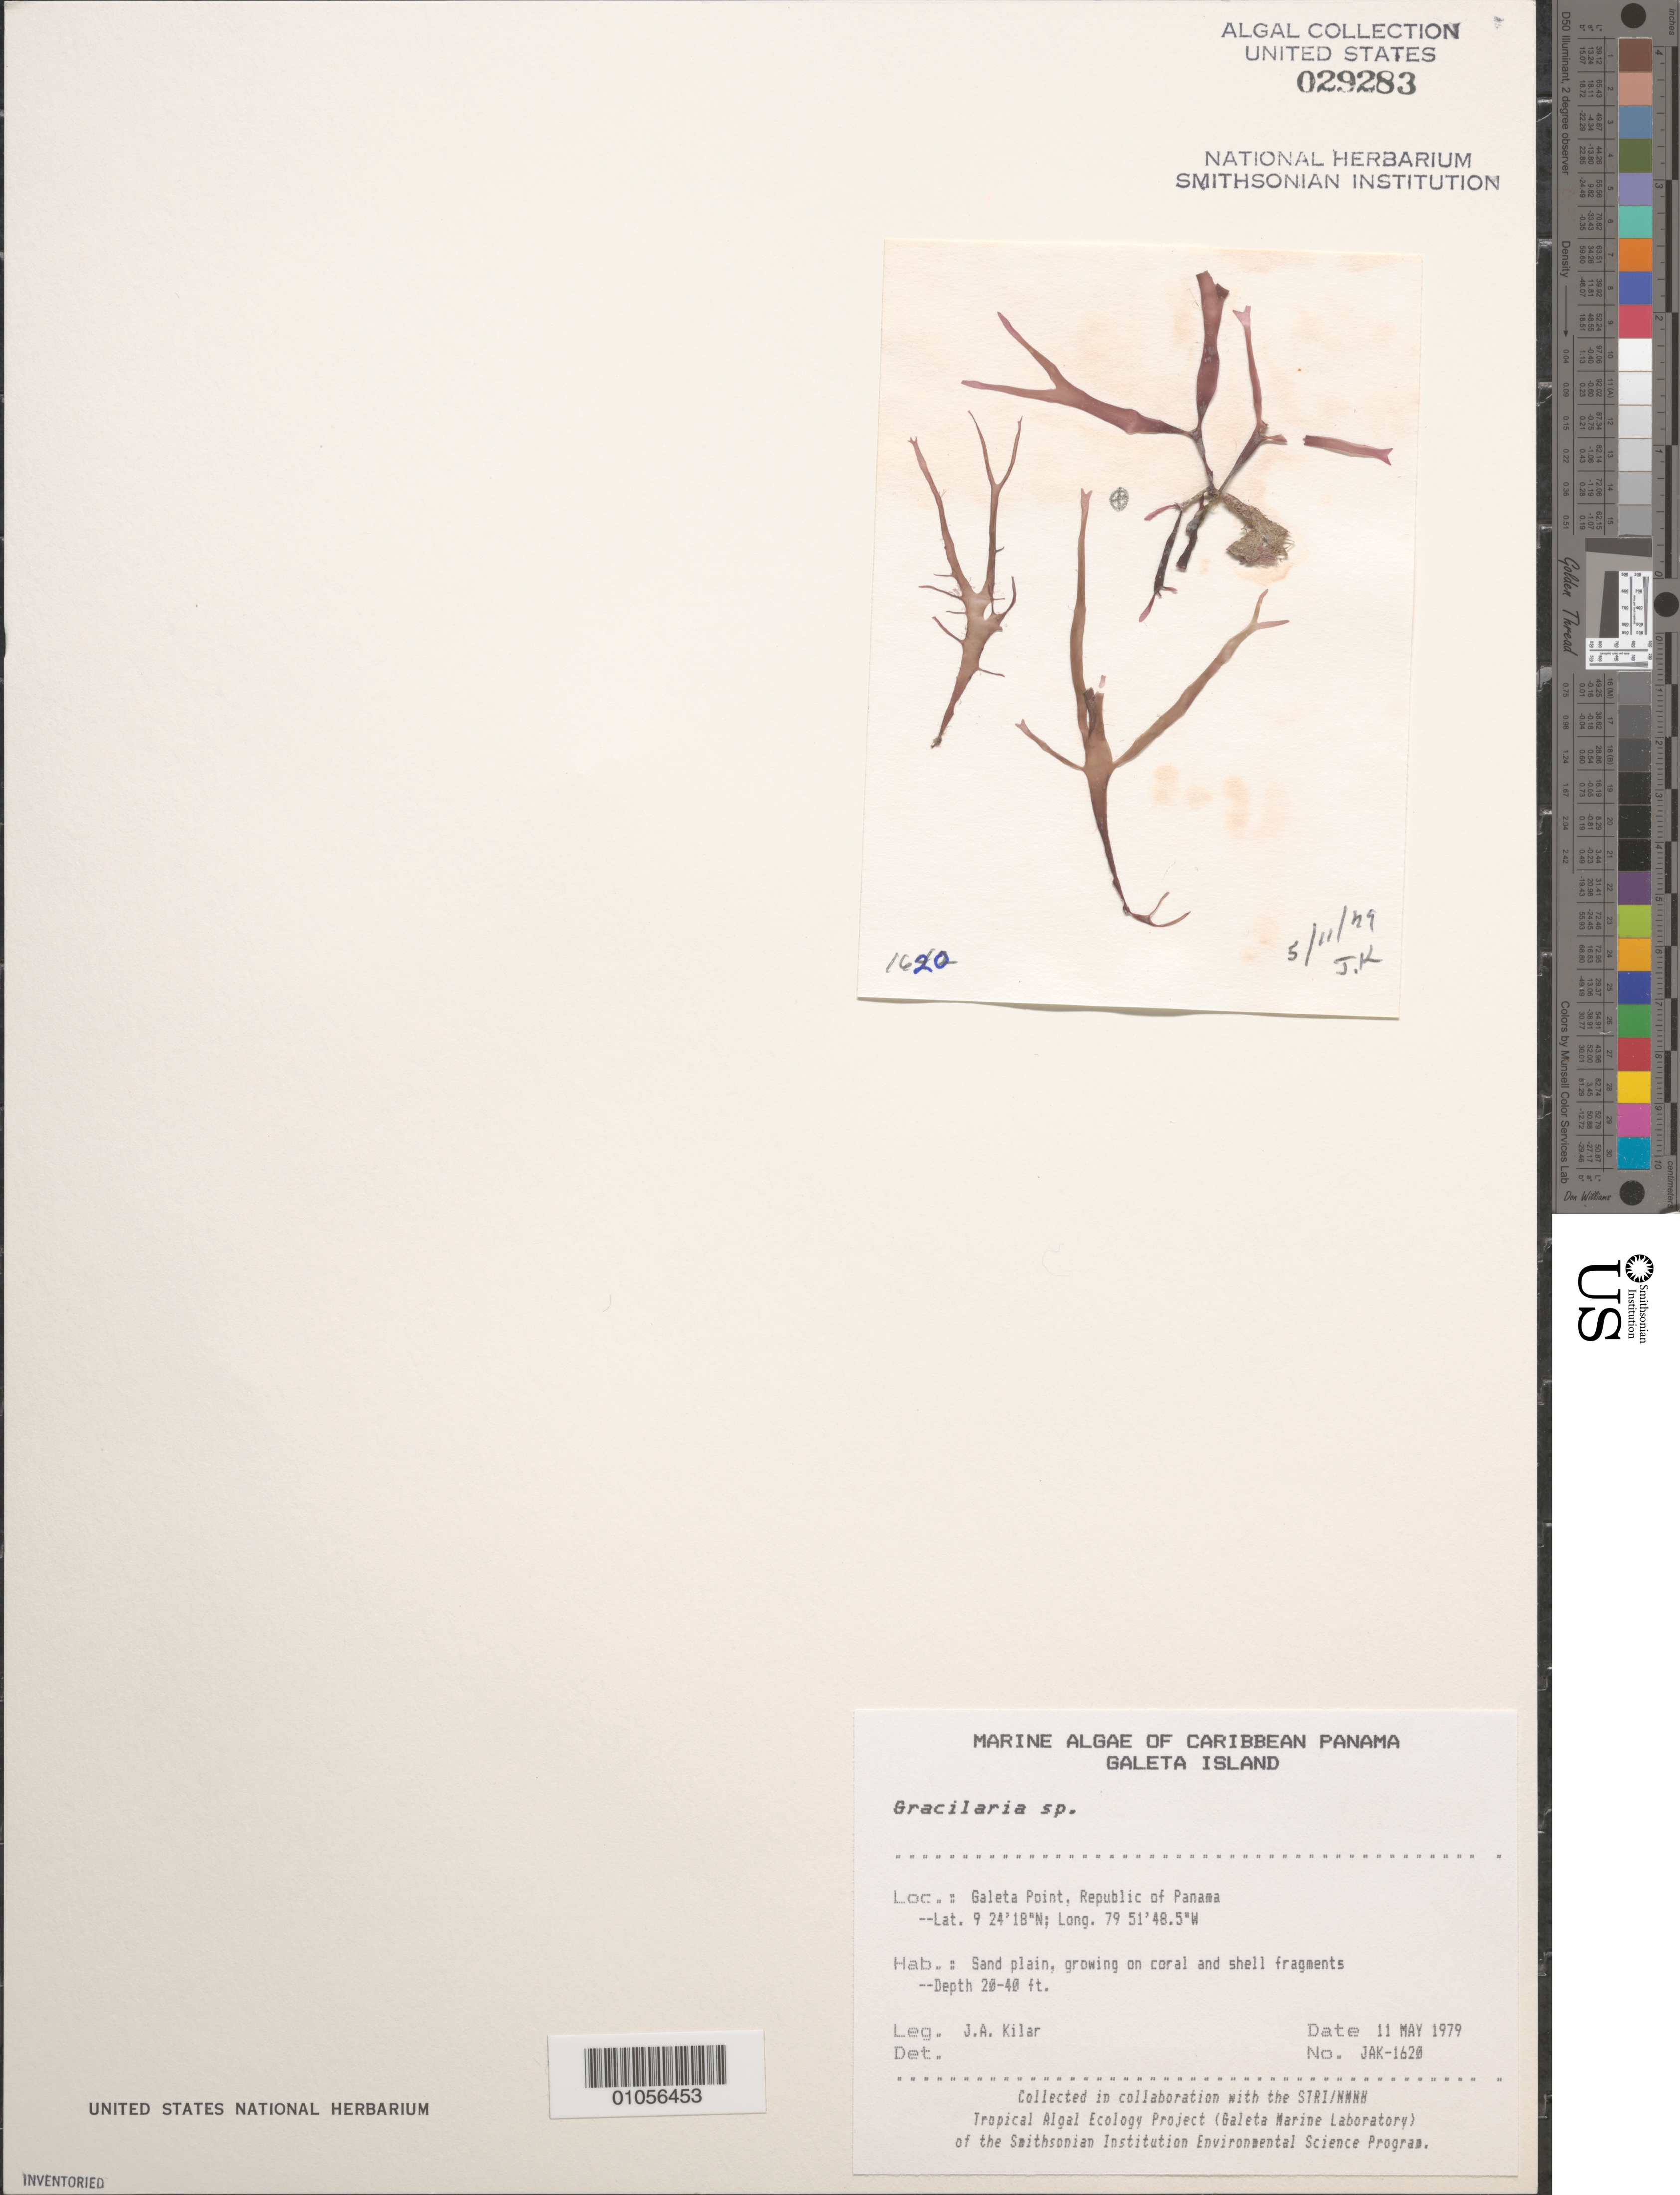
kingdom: Plantae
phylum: Rhodophyta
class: Florideophyceae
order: Gracilariales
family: Gracilariaceae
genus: Gracilaria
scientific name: Gracilaria sp.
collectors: J. A. Kilar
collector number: JAK-1620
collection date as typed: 11 May 1979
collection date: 1979-05-11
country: Panama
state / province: Colón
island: Galeta Island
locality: Galeta Point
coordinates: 9 24' 18" N, 79 51' 48.5" W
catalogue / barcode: US 29283